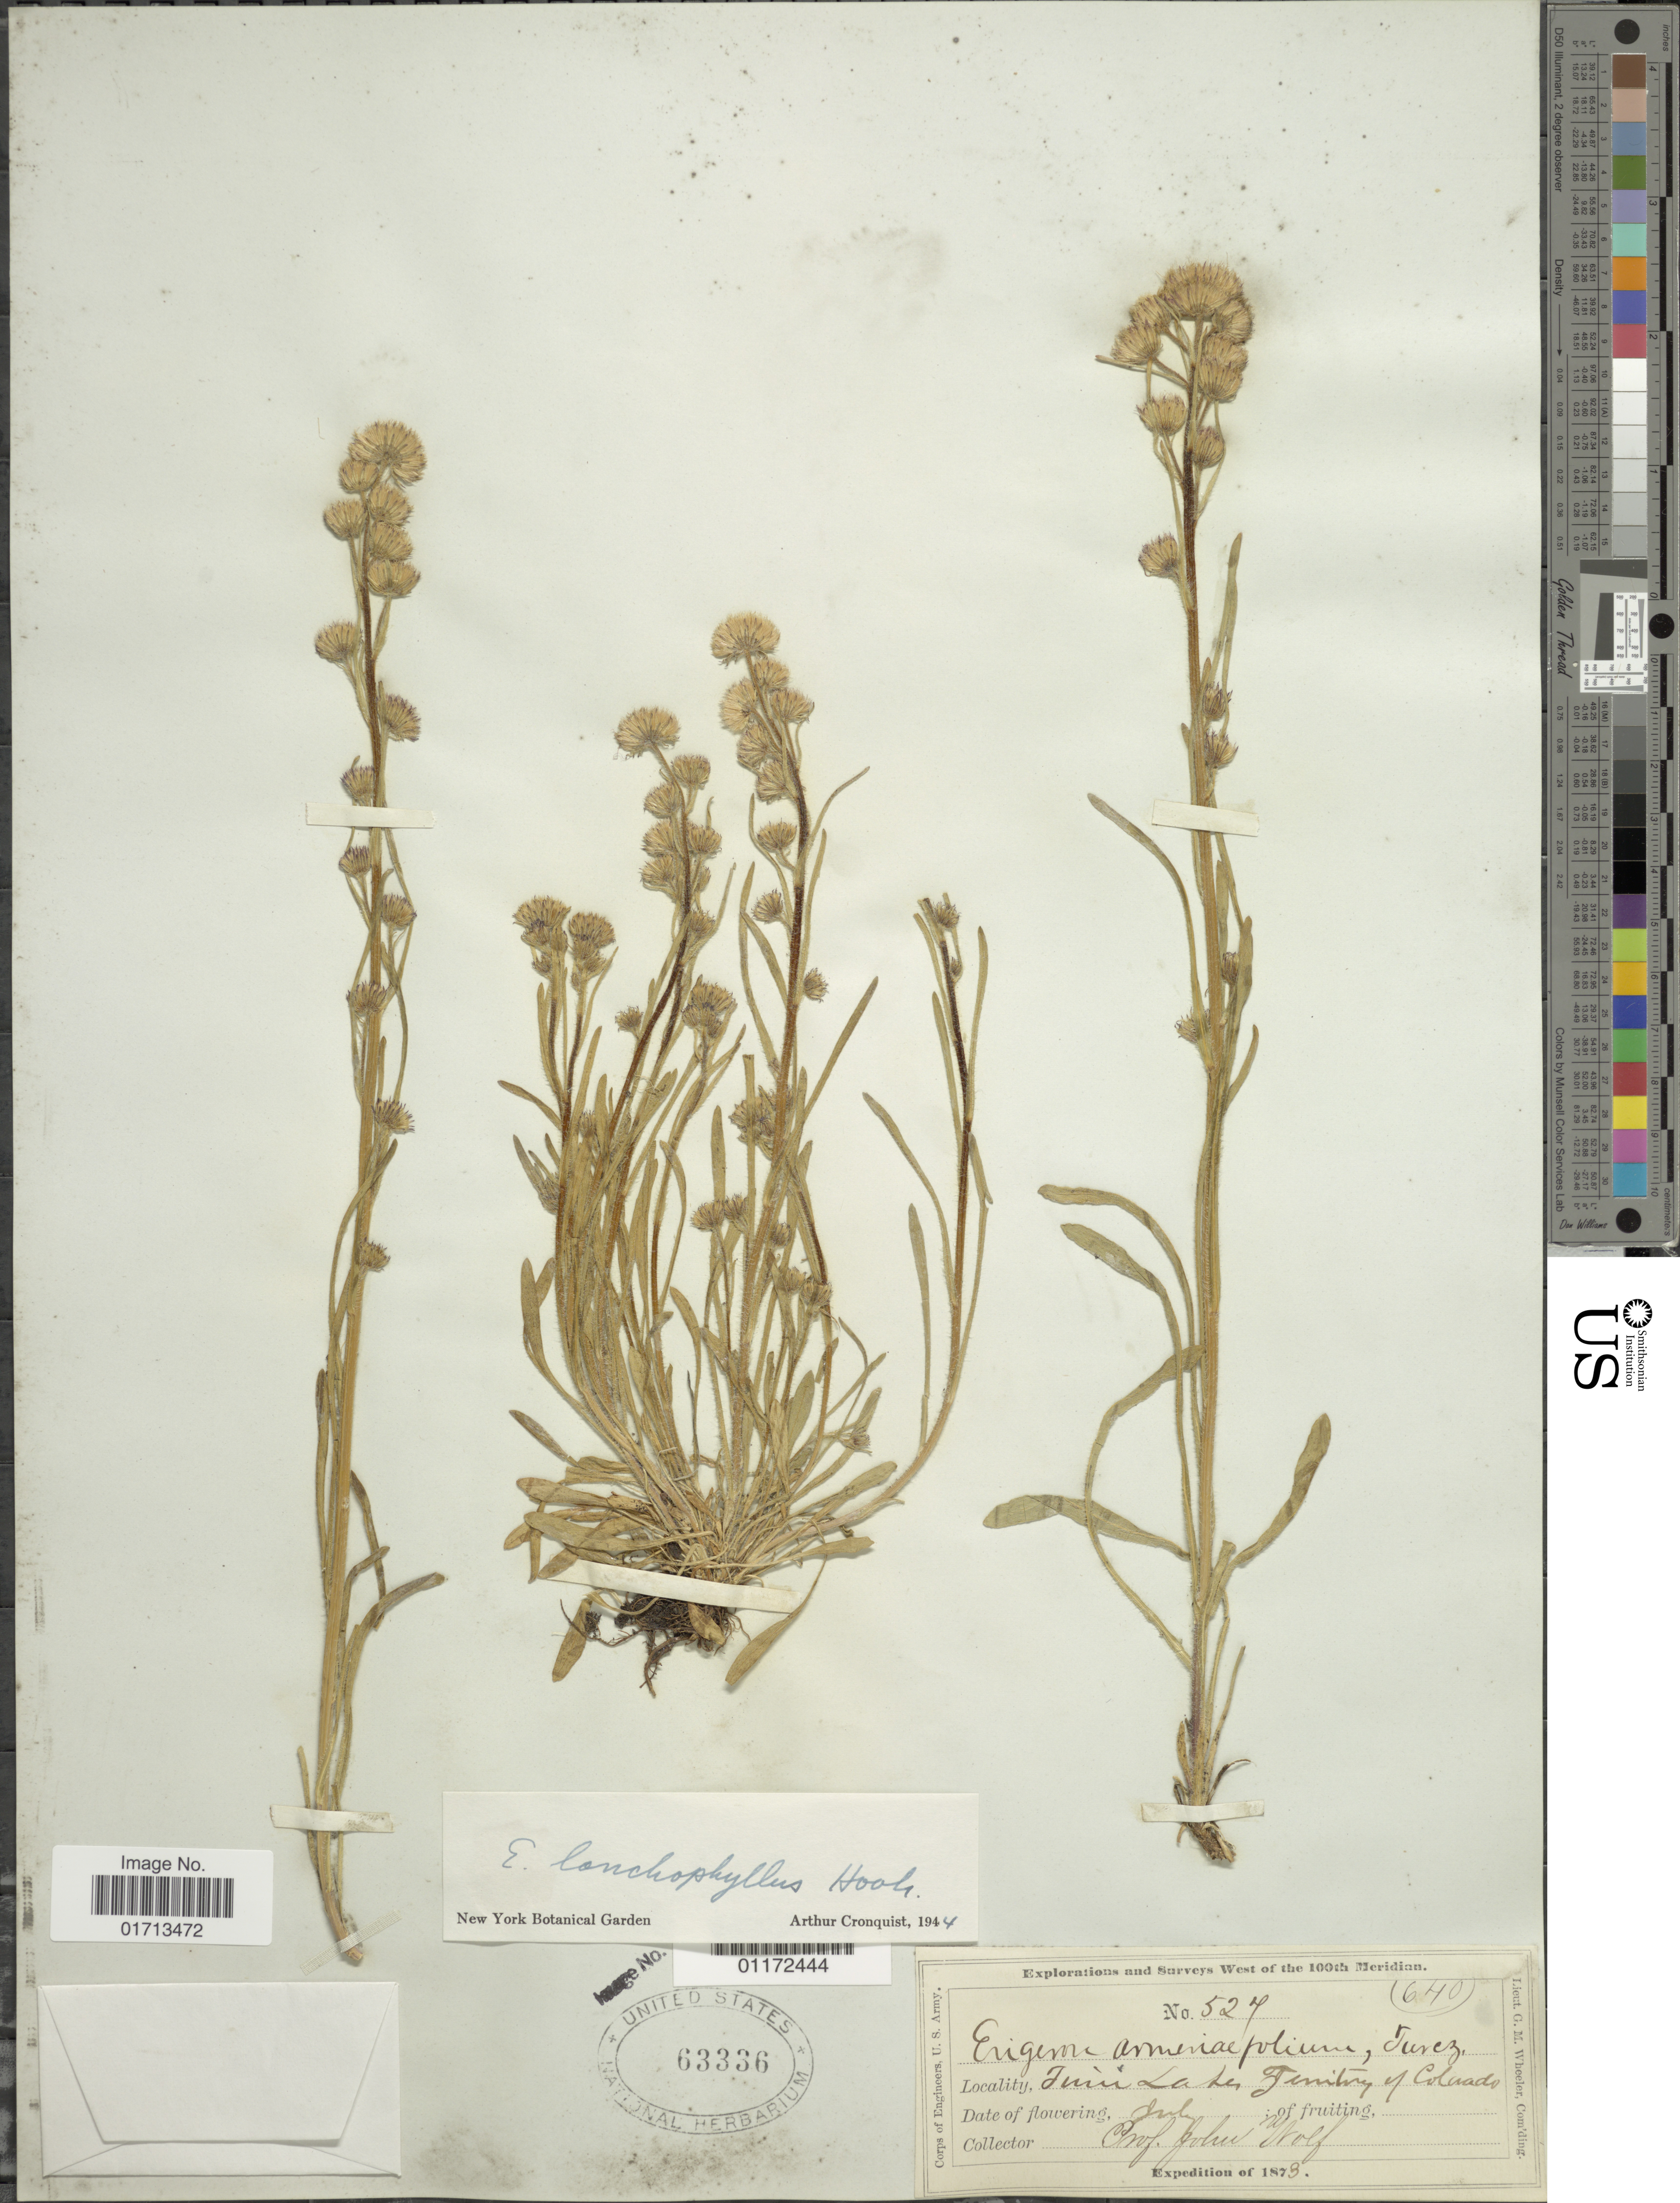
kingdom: Plantae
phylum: Tracheophyta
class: Magnoliopsida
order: Asterales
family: Asteraceae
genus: Erigeron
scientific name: Erigeron lonchophyllus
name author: Hook.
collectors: J. Wolf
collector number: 527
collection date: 1873-07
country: United States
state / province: Colorado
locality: West of the 100th Meridian. Twin Lake, Territory of Colorado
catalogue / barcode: US 63336